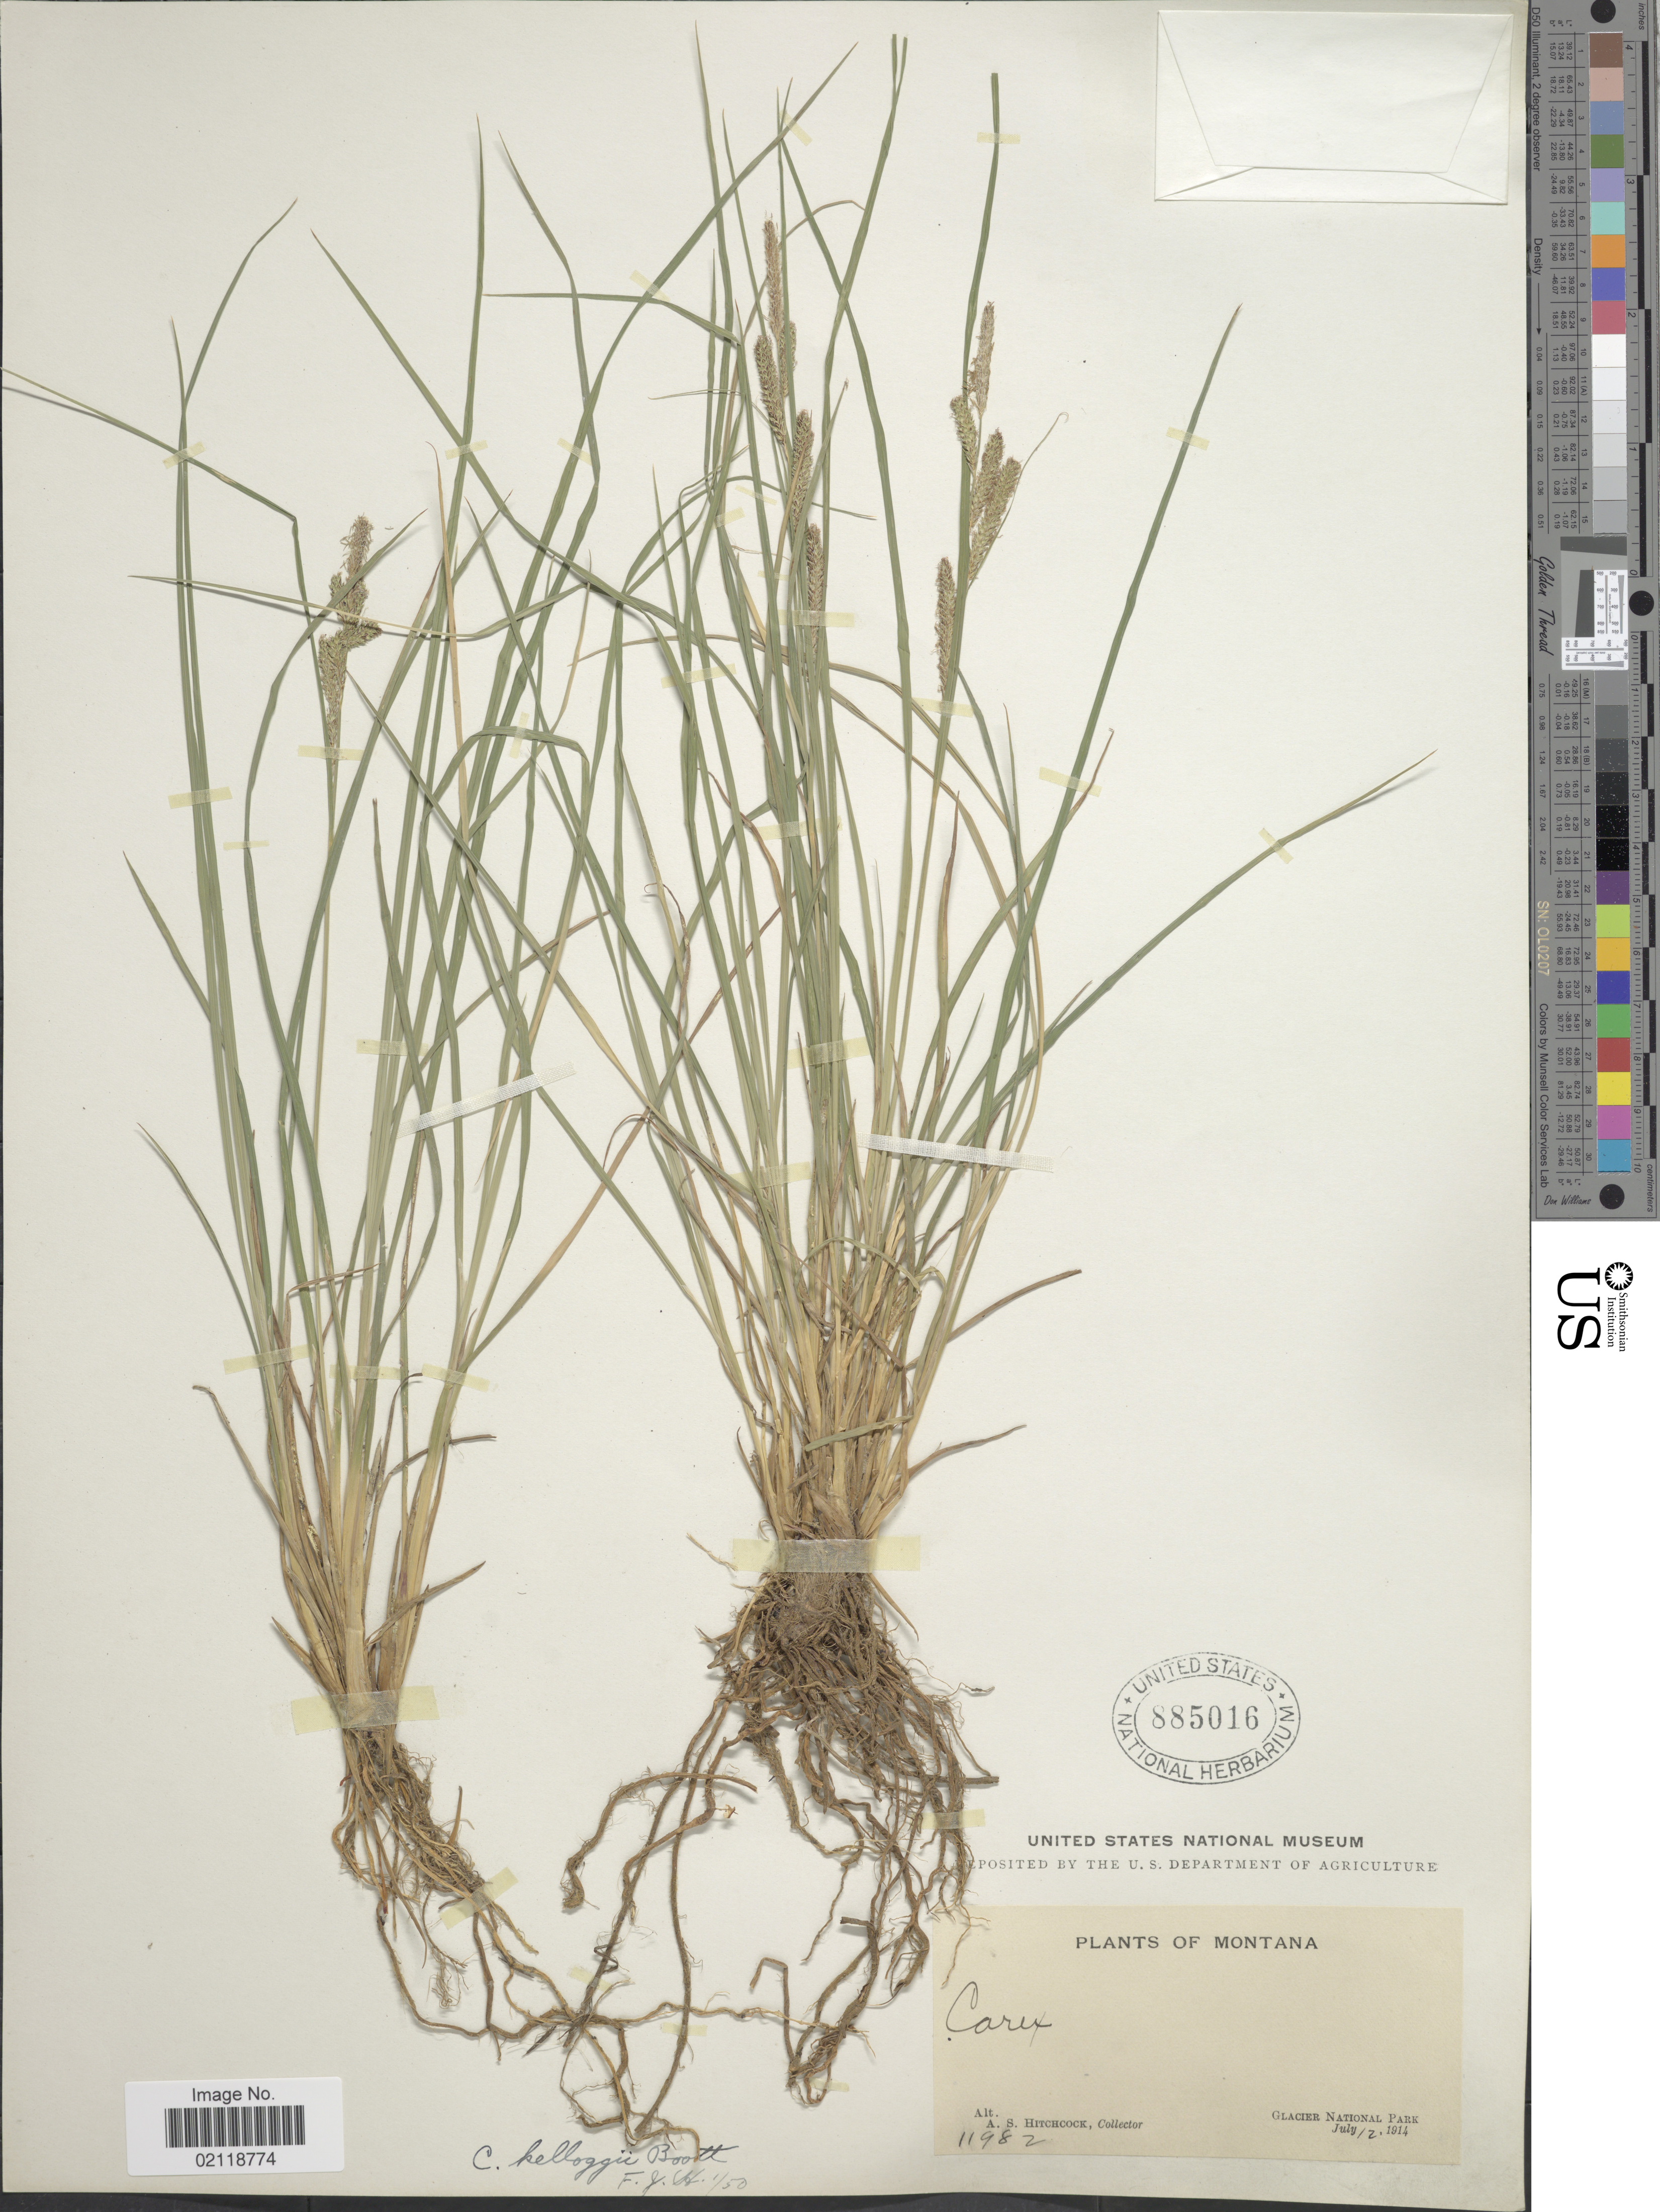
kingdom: Plantae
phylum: Tracheophyta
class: Liliopsida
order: Poales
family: Cyperaceae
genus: Carex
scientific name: Carex kelloggii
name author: W. Boott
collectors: A. S. Hitchcock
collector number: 11982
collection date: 1914-07-12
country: United States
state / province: Montana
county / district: Flathead / Glacier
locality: Glacier National Park.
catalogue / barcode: US 885016